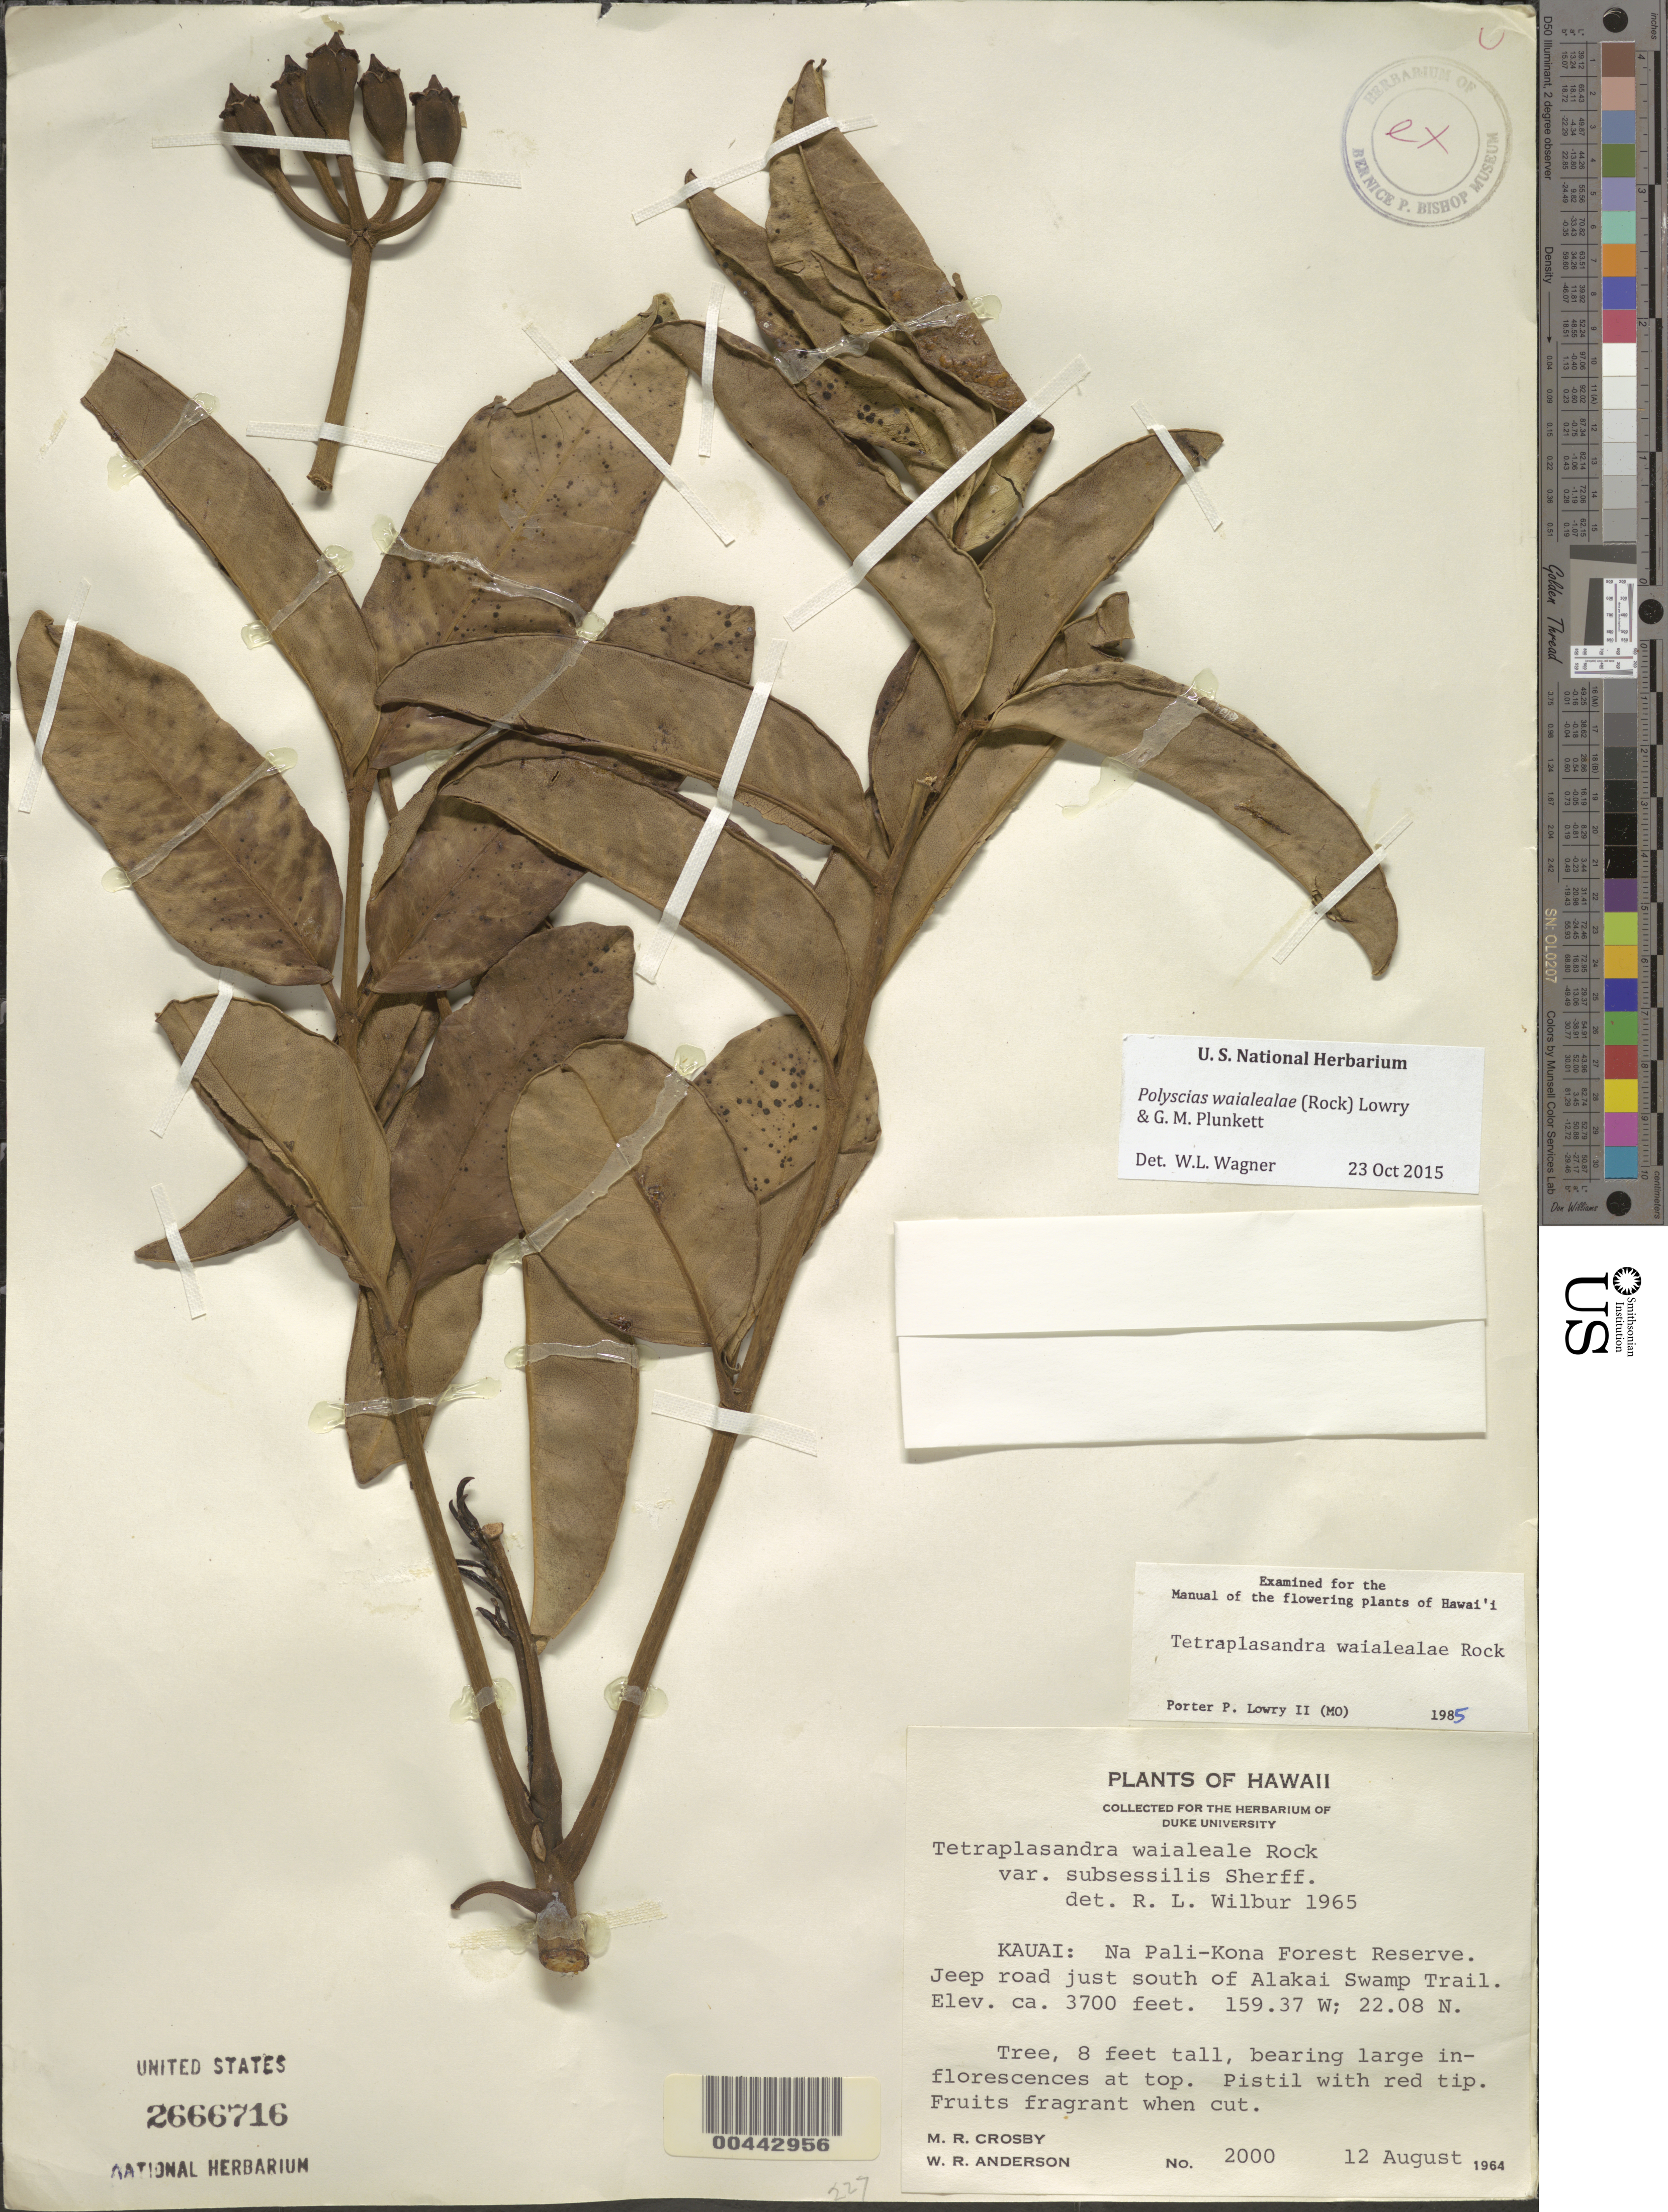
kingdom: Plantae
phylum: Tracheophyta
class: Magnoliopsida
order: Apiales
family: Araliaceae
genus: Polyscias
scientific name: Polyscias waialealae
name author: (Rock) Lowry & G. M. Plunkett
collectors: M. R. Crosby & W. R. Anderson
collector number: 2000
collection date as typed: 12 Aug 1964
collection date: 1964-08-12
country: United States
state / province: Hawaii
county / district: Kauai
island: Kaua'i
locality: Na Pali-Kona Forest Reserve. Jeep road just south of Alakai Swamp Trail.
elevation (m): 1128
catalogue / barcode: US 2666716